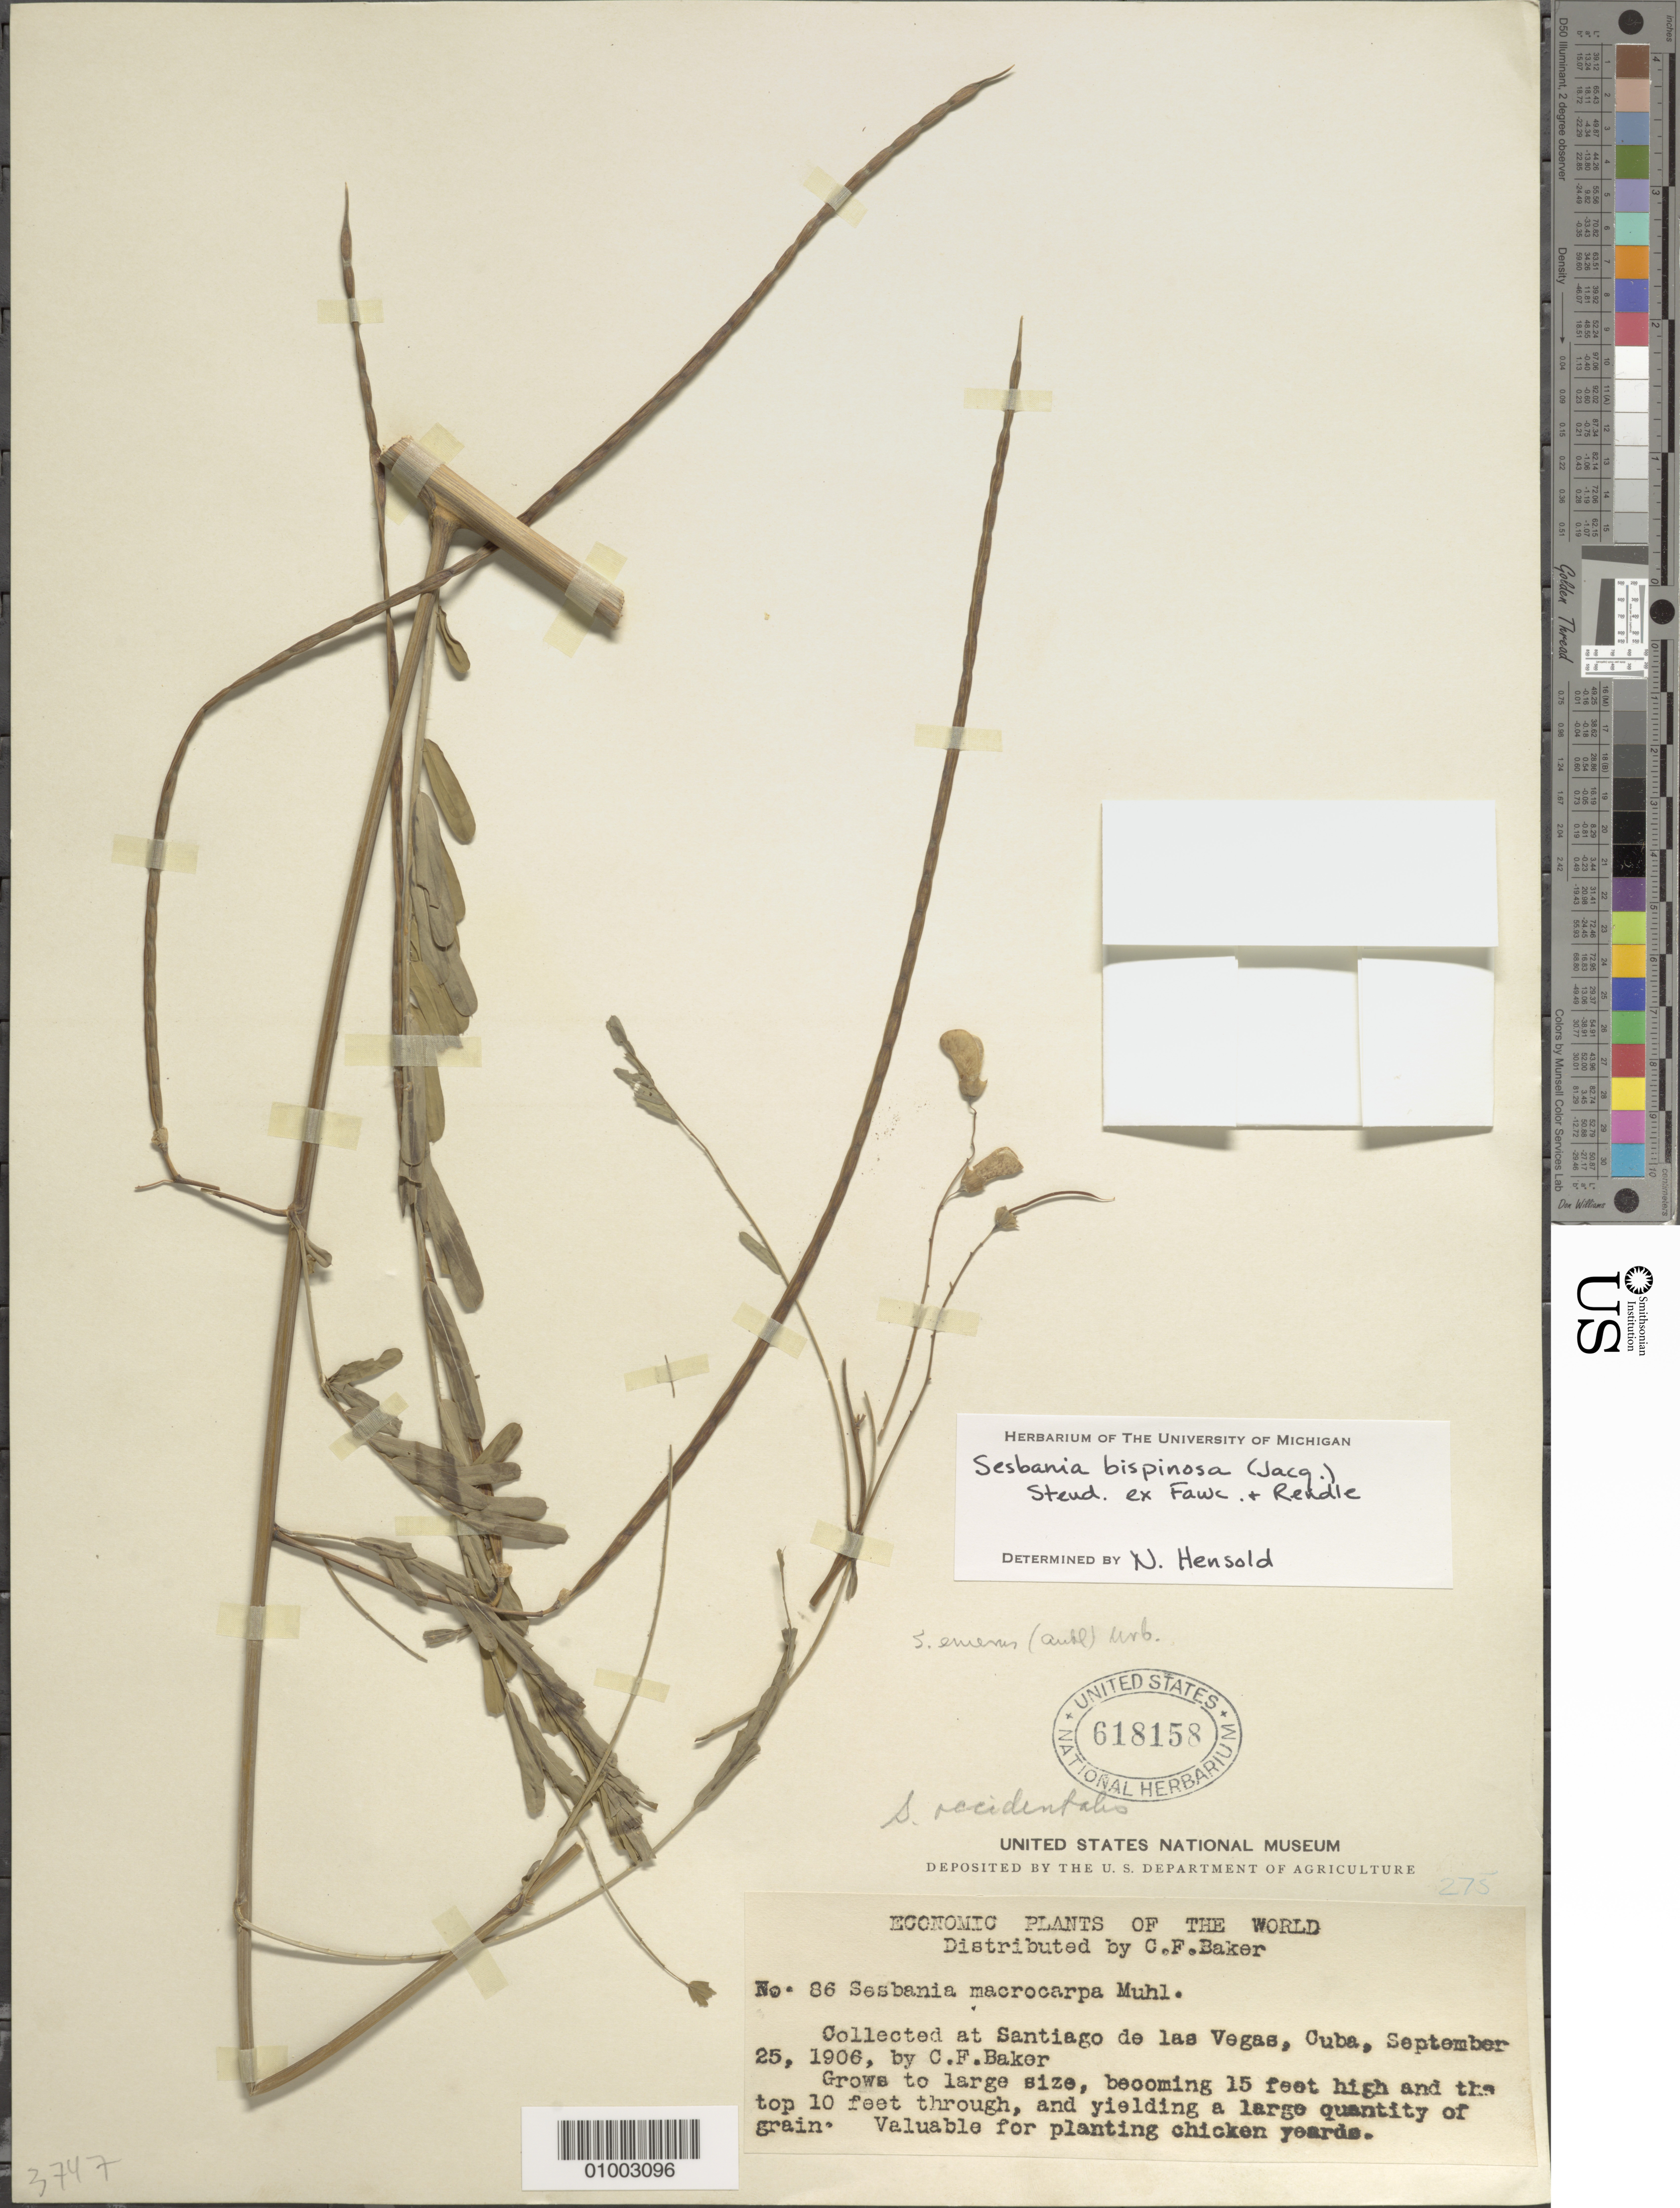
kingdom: Plantae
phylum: Tracheophyta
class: Magnoliopsida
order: Fabales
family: Fabaceae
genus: Sesbania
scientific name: Sesbania bispinosa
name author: (Jacq.) Steud.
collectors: C. F. Baker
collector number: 86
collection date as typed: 25 Sep 1906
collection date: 1906-09-25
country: Cuba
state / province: La Habana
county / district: Municipio Boyeros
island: Cuba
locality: Santiago de las Vegas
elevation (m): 97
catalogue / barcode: US 618158